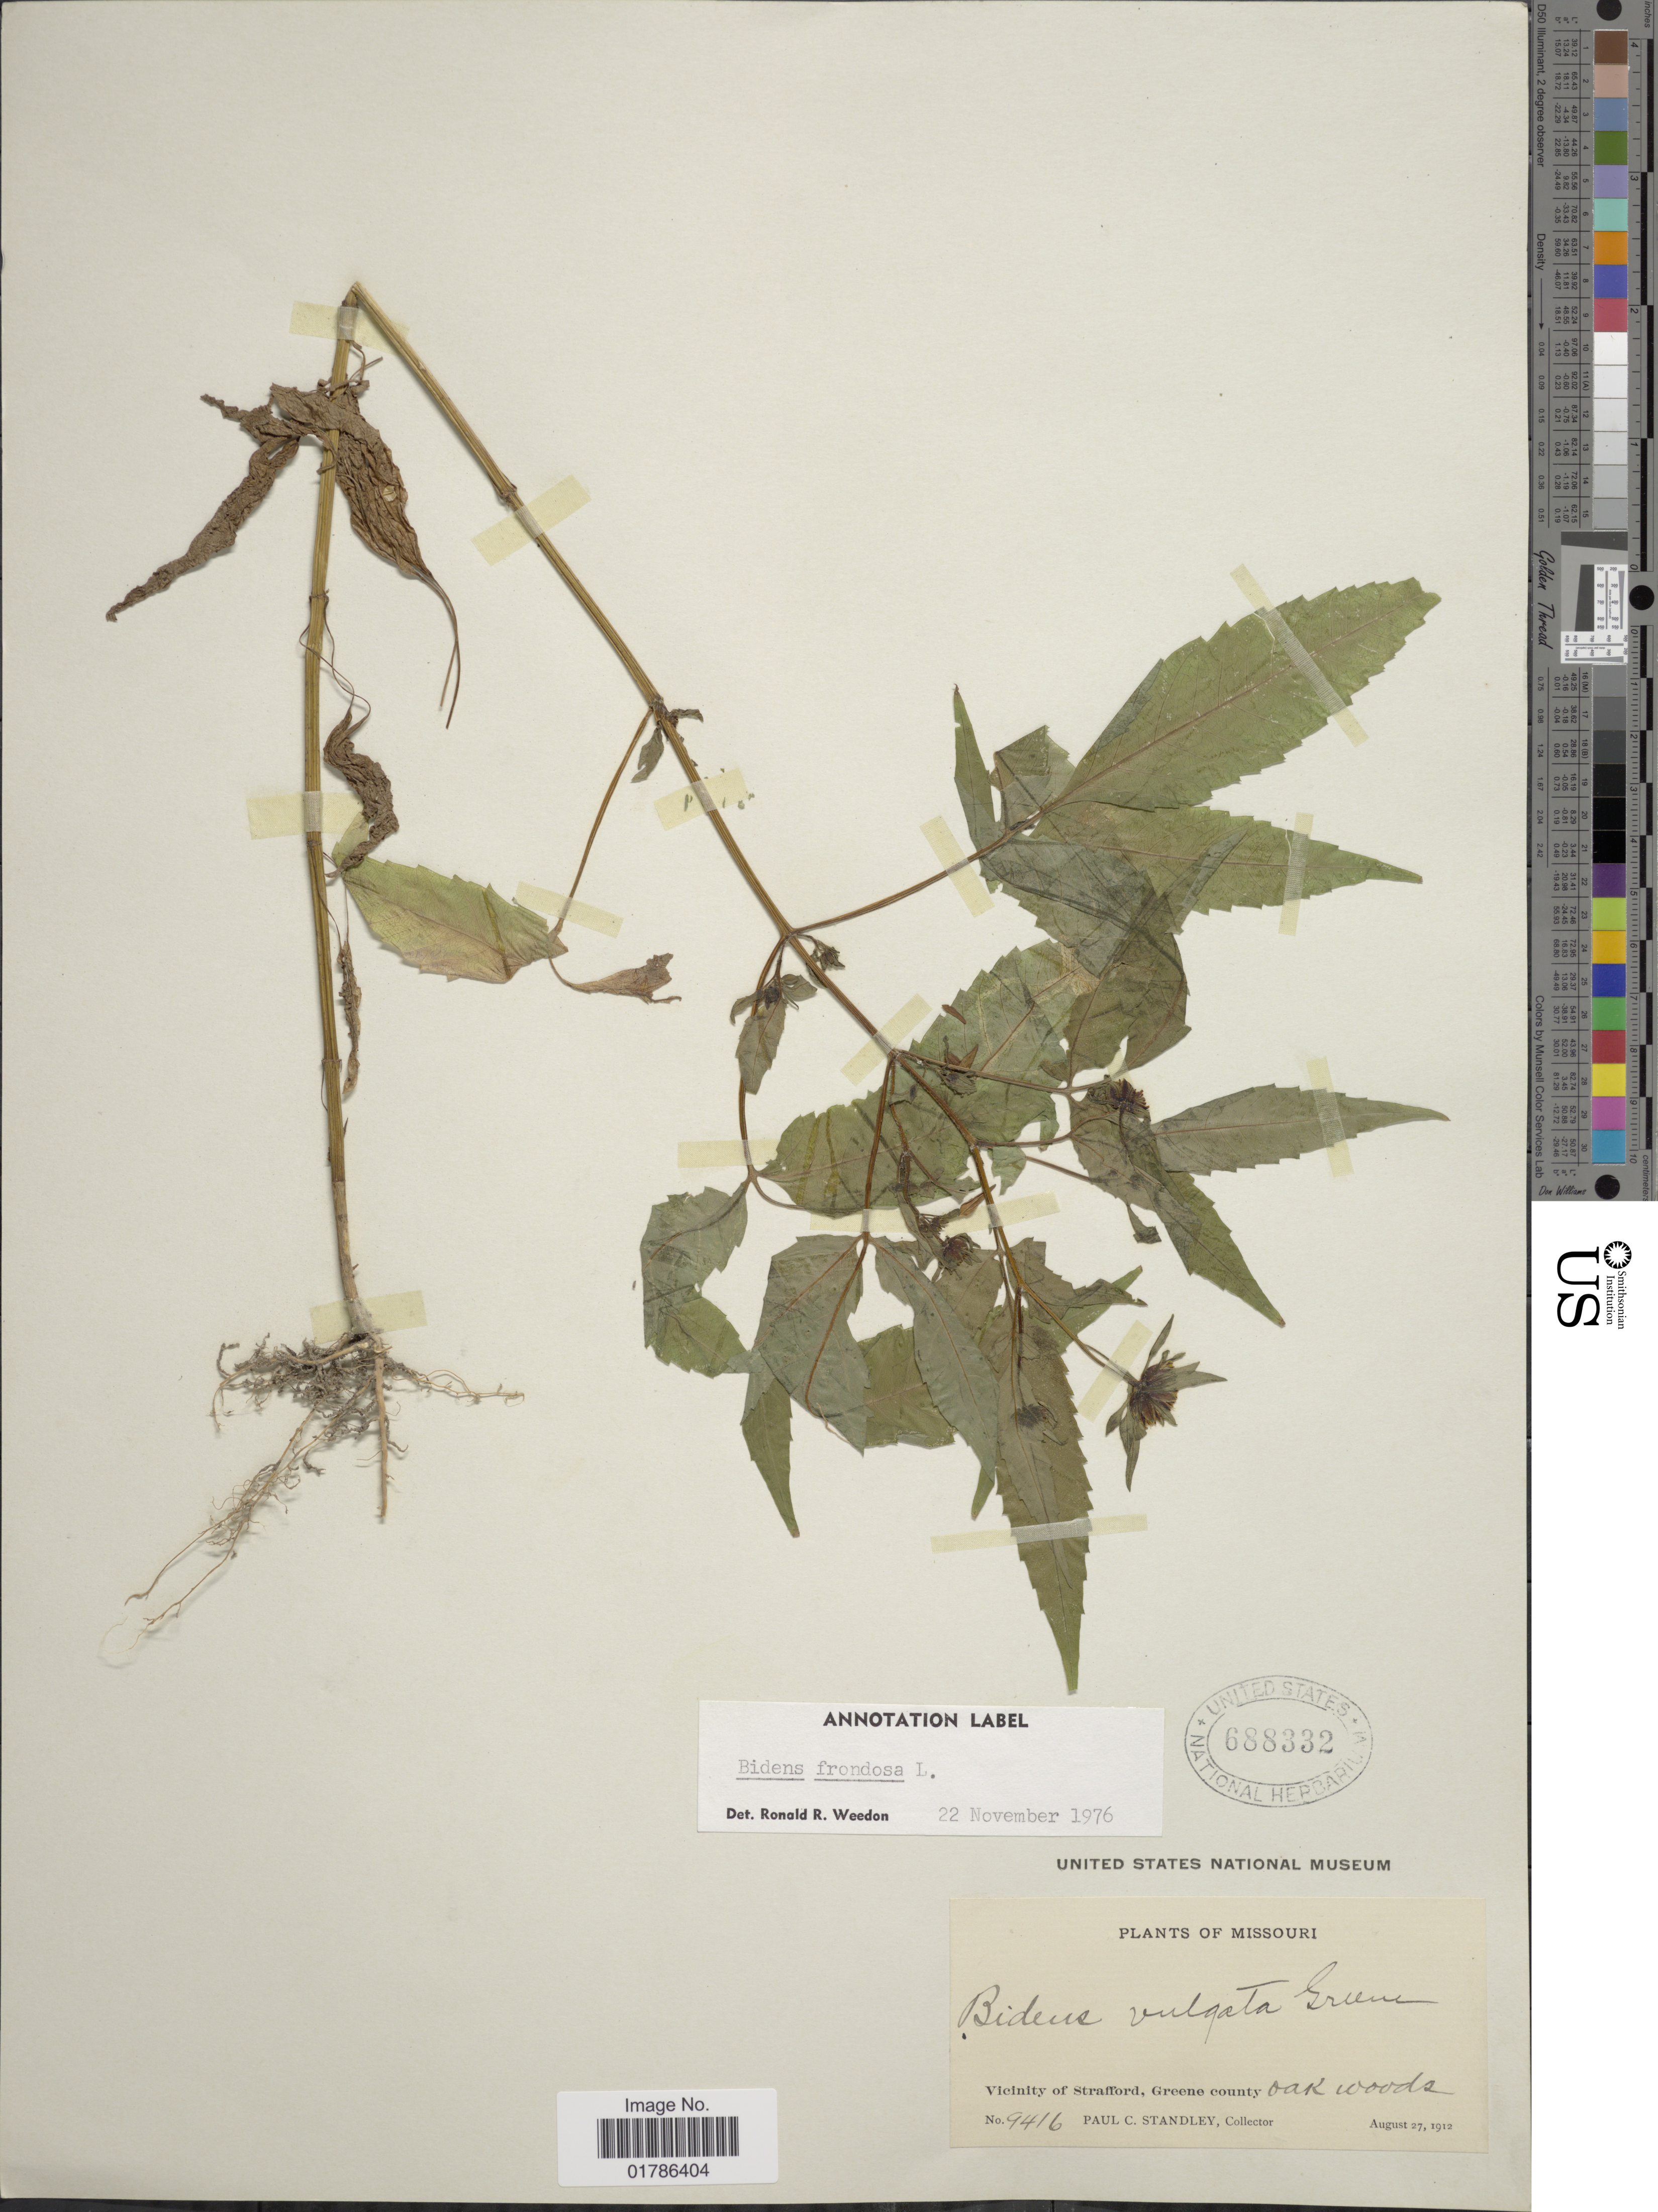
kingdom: Plantae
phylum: Tracheophyta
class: Magnoliopsida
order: Asterales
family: Asteraceae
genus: Bidens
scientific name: Bidens frondosa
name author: L.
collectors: P. C. Standley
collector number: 9416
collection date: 1912-08-27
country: United States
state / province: Missouri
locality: Vicinity of Strafford, Greene County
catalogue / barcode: US 688332